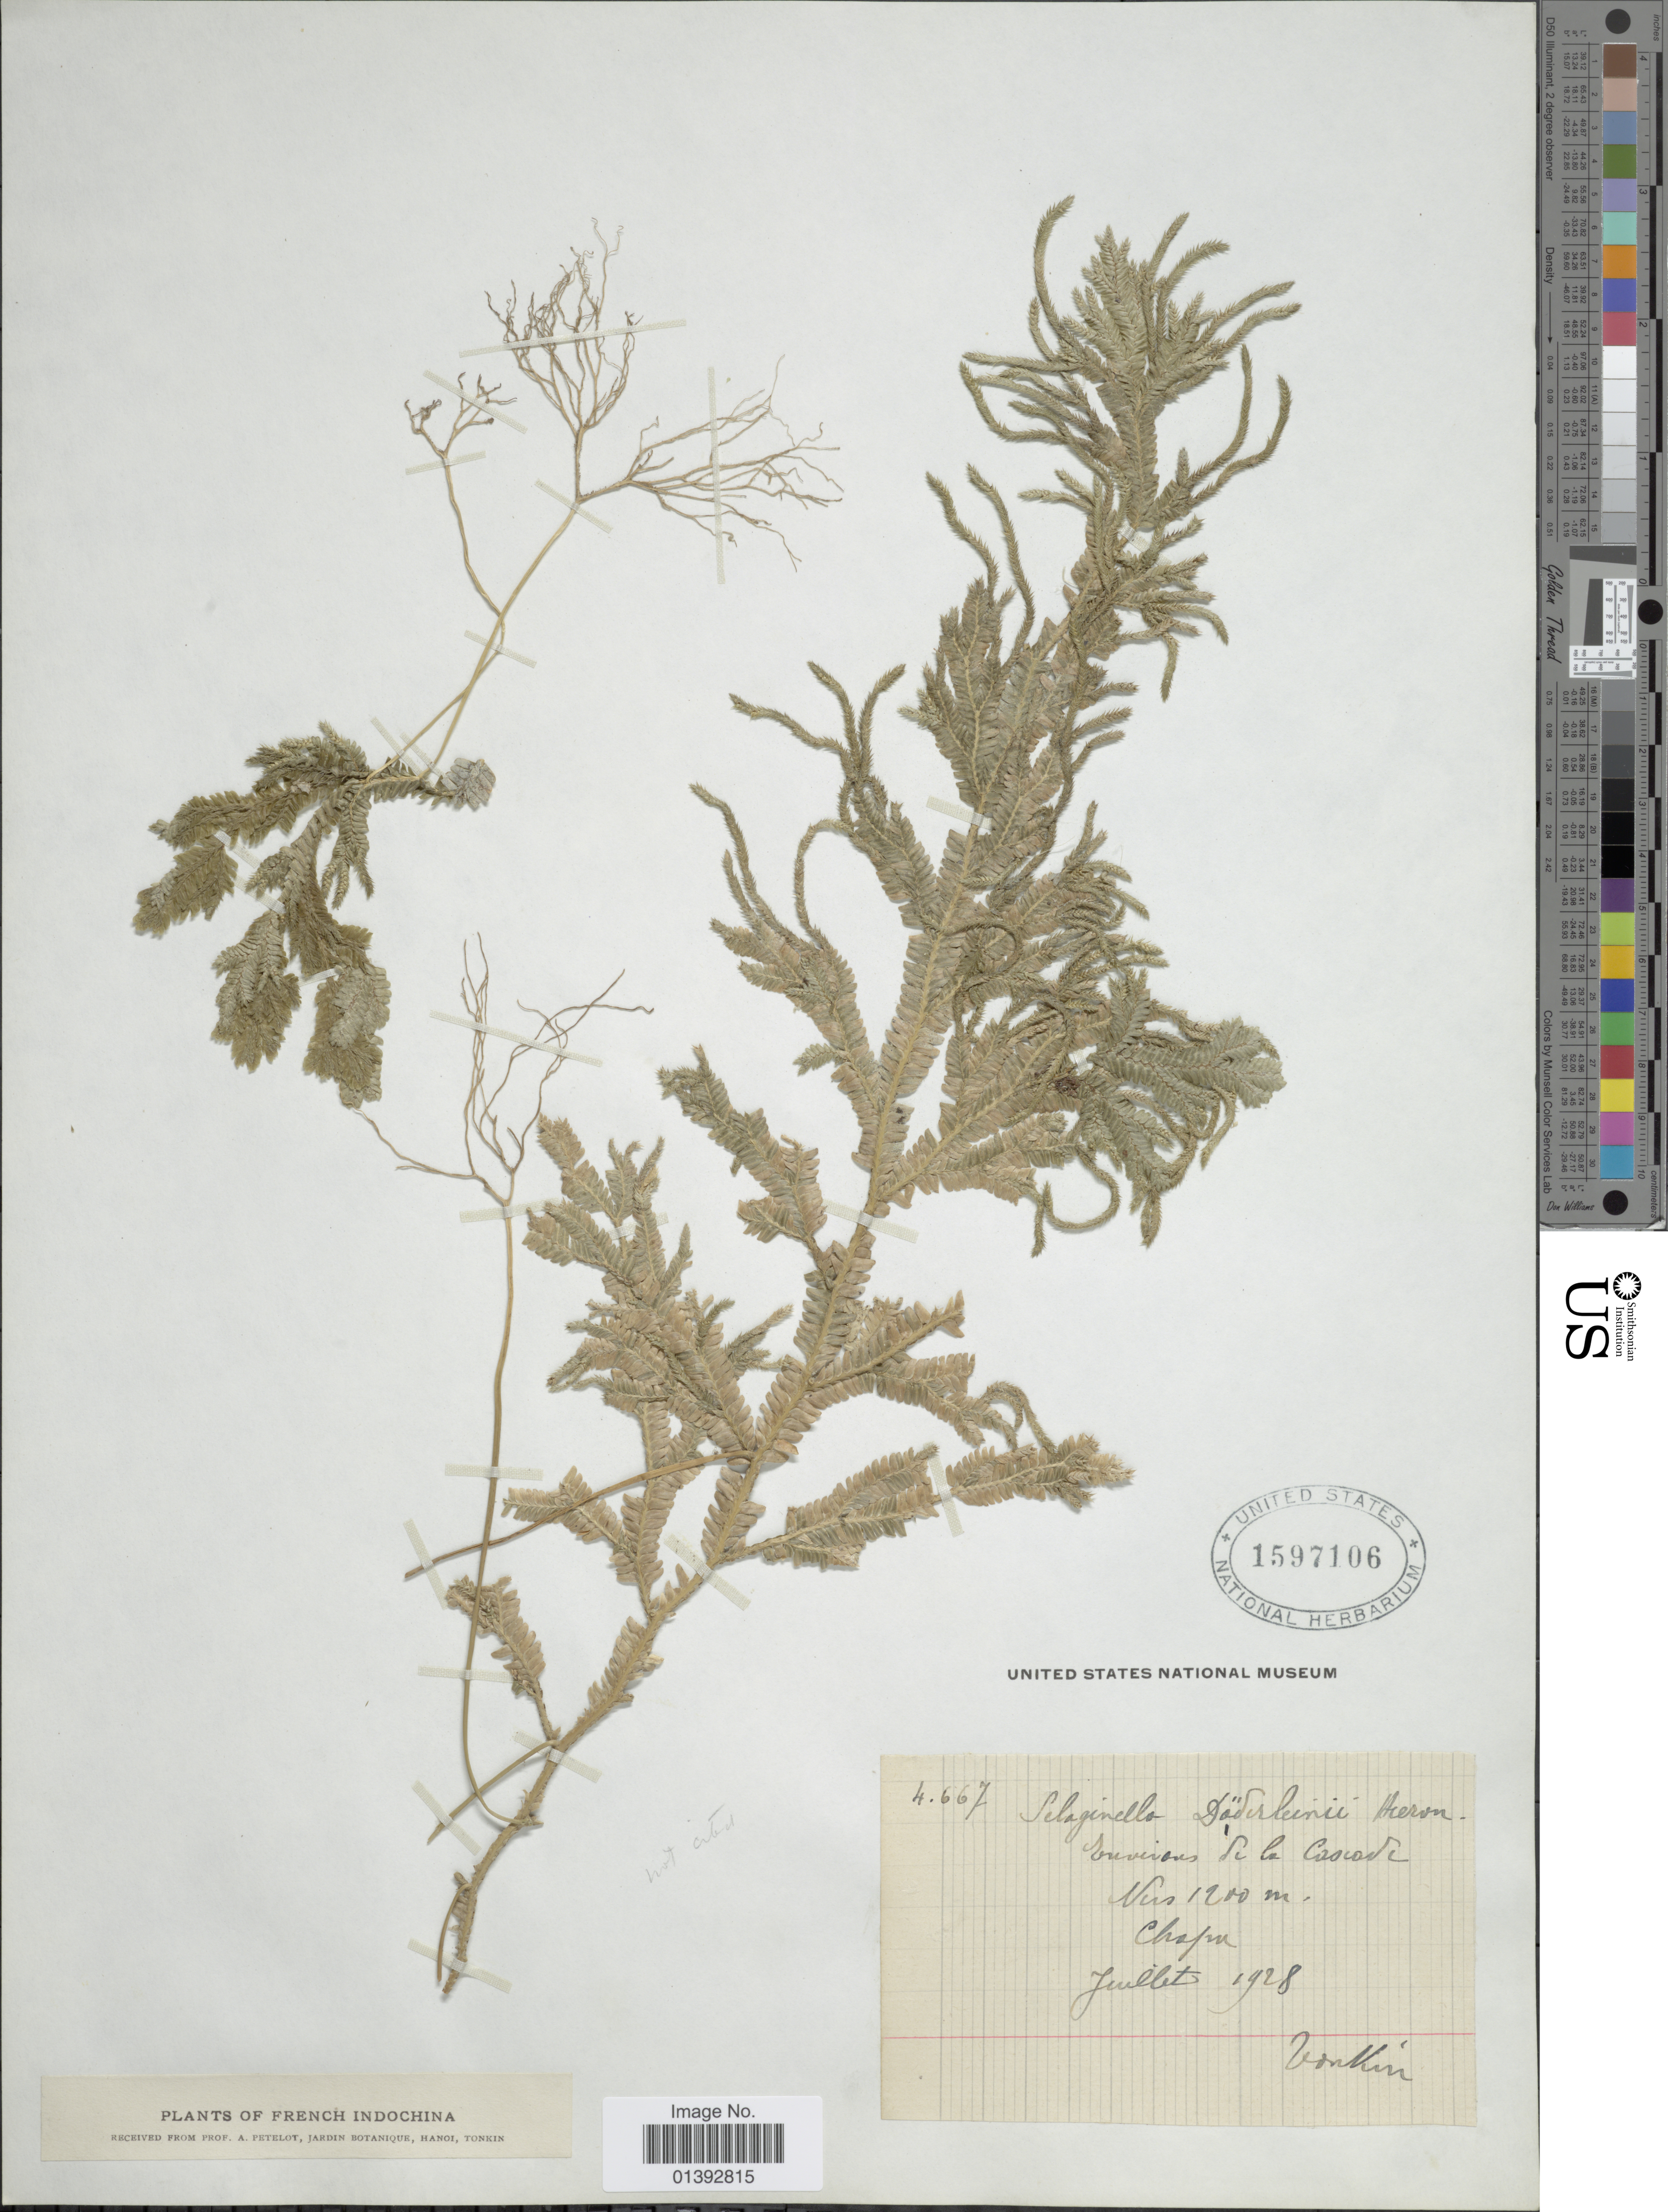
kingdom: Plantae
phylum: Tracheophyta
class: Lycopodiopsida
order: Selaginellales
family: Selaginellaceae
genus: Selaginella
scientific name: Selaginella doederleinii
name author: Hieron.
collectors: A. Petelot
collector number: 4667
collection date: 1928-07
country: Vietnam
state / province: Lao Cai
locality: Tonkin. French Indochina, Chapa [interpreted]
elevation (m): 1200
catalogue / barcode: US 1597106